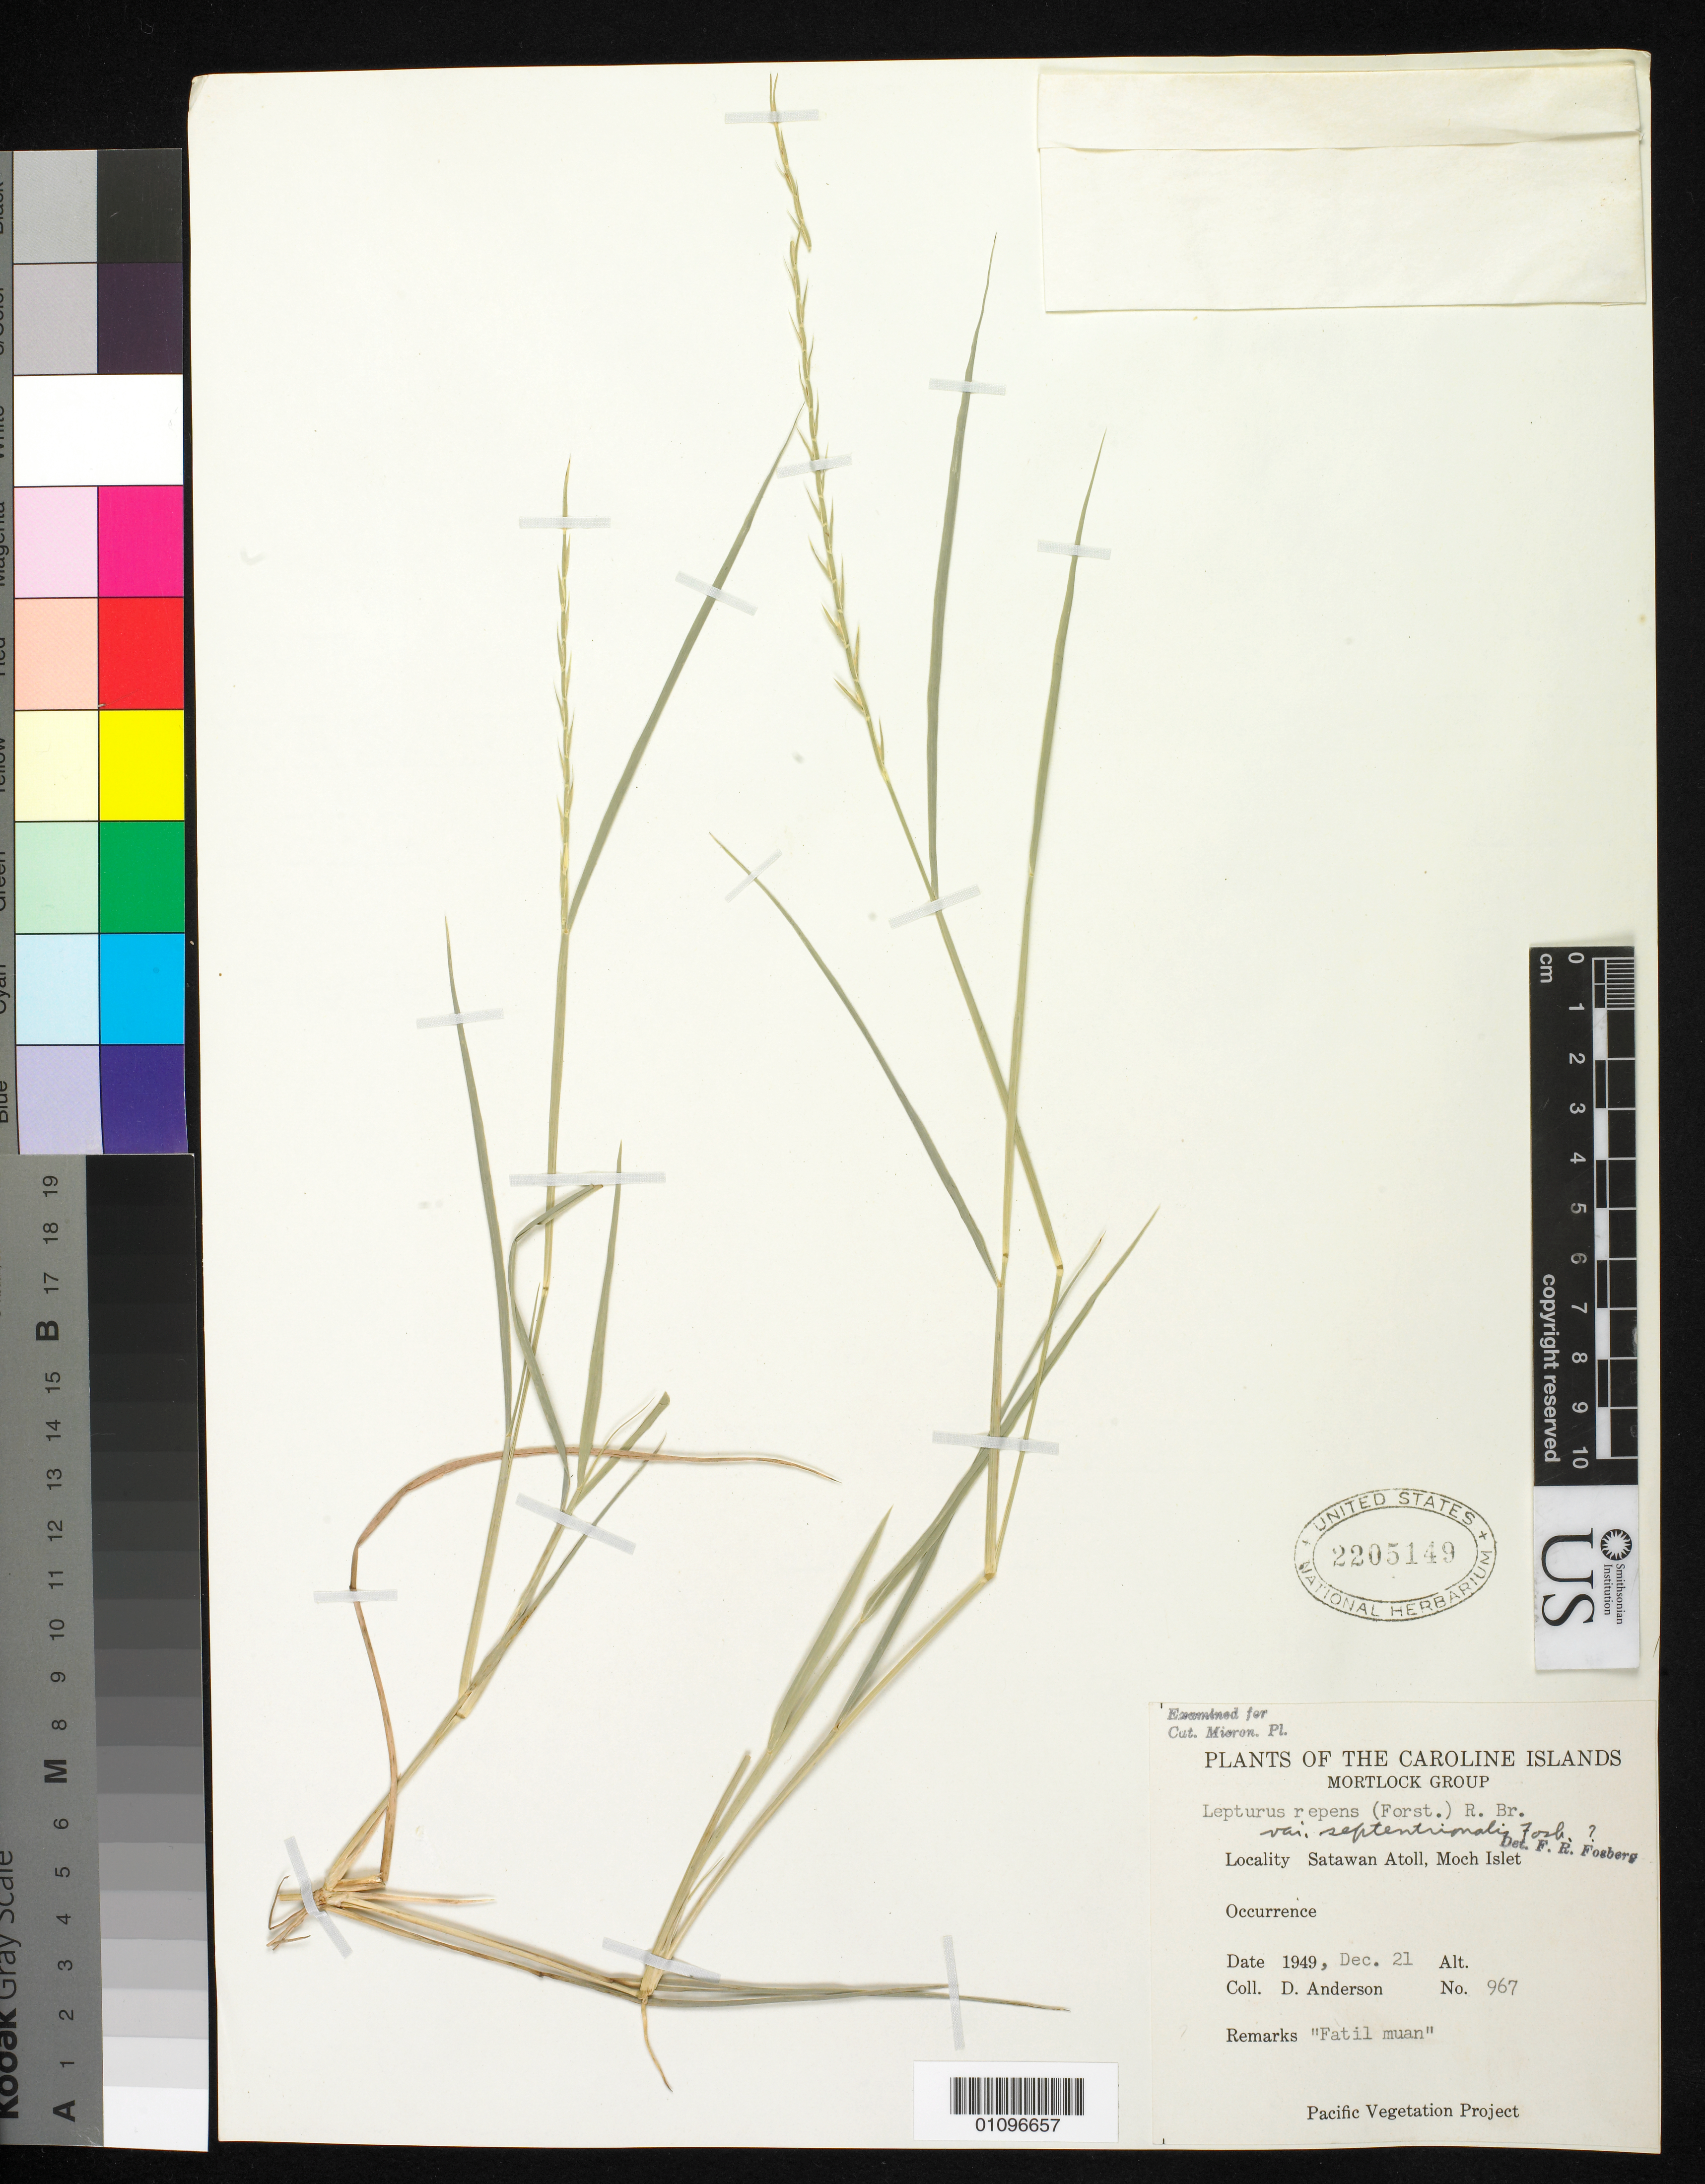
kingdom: Plantae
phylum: Tracheophyta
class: Liliopsida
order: Poales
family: Poaceae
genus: Lepturus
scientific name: Lepturus repens var. septentrionalis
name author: Fosberg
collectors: D. Anderson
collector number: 967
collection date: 1949-12-21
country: Micronesia, Federated States of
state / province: Truk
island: Satawan Atoll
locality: Moch Islet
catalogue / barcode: US 2205149